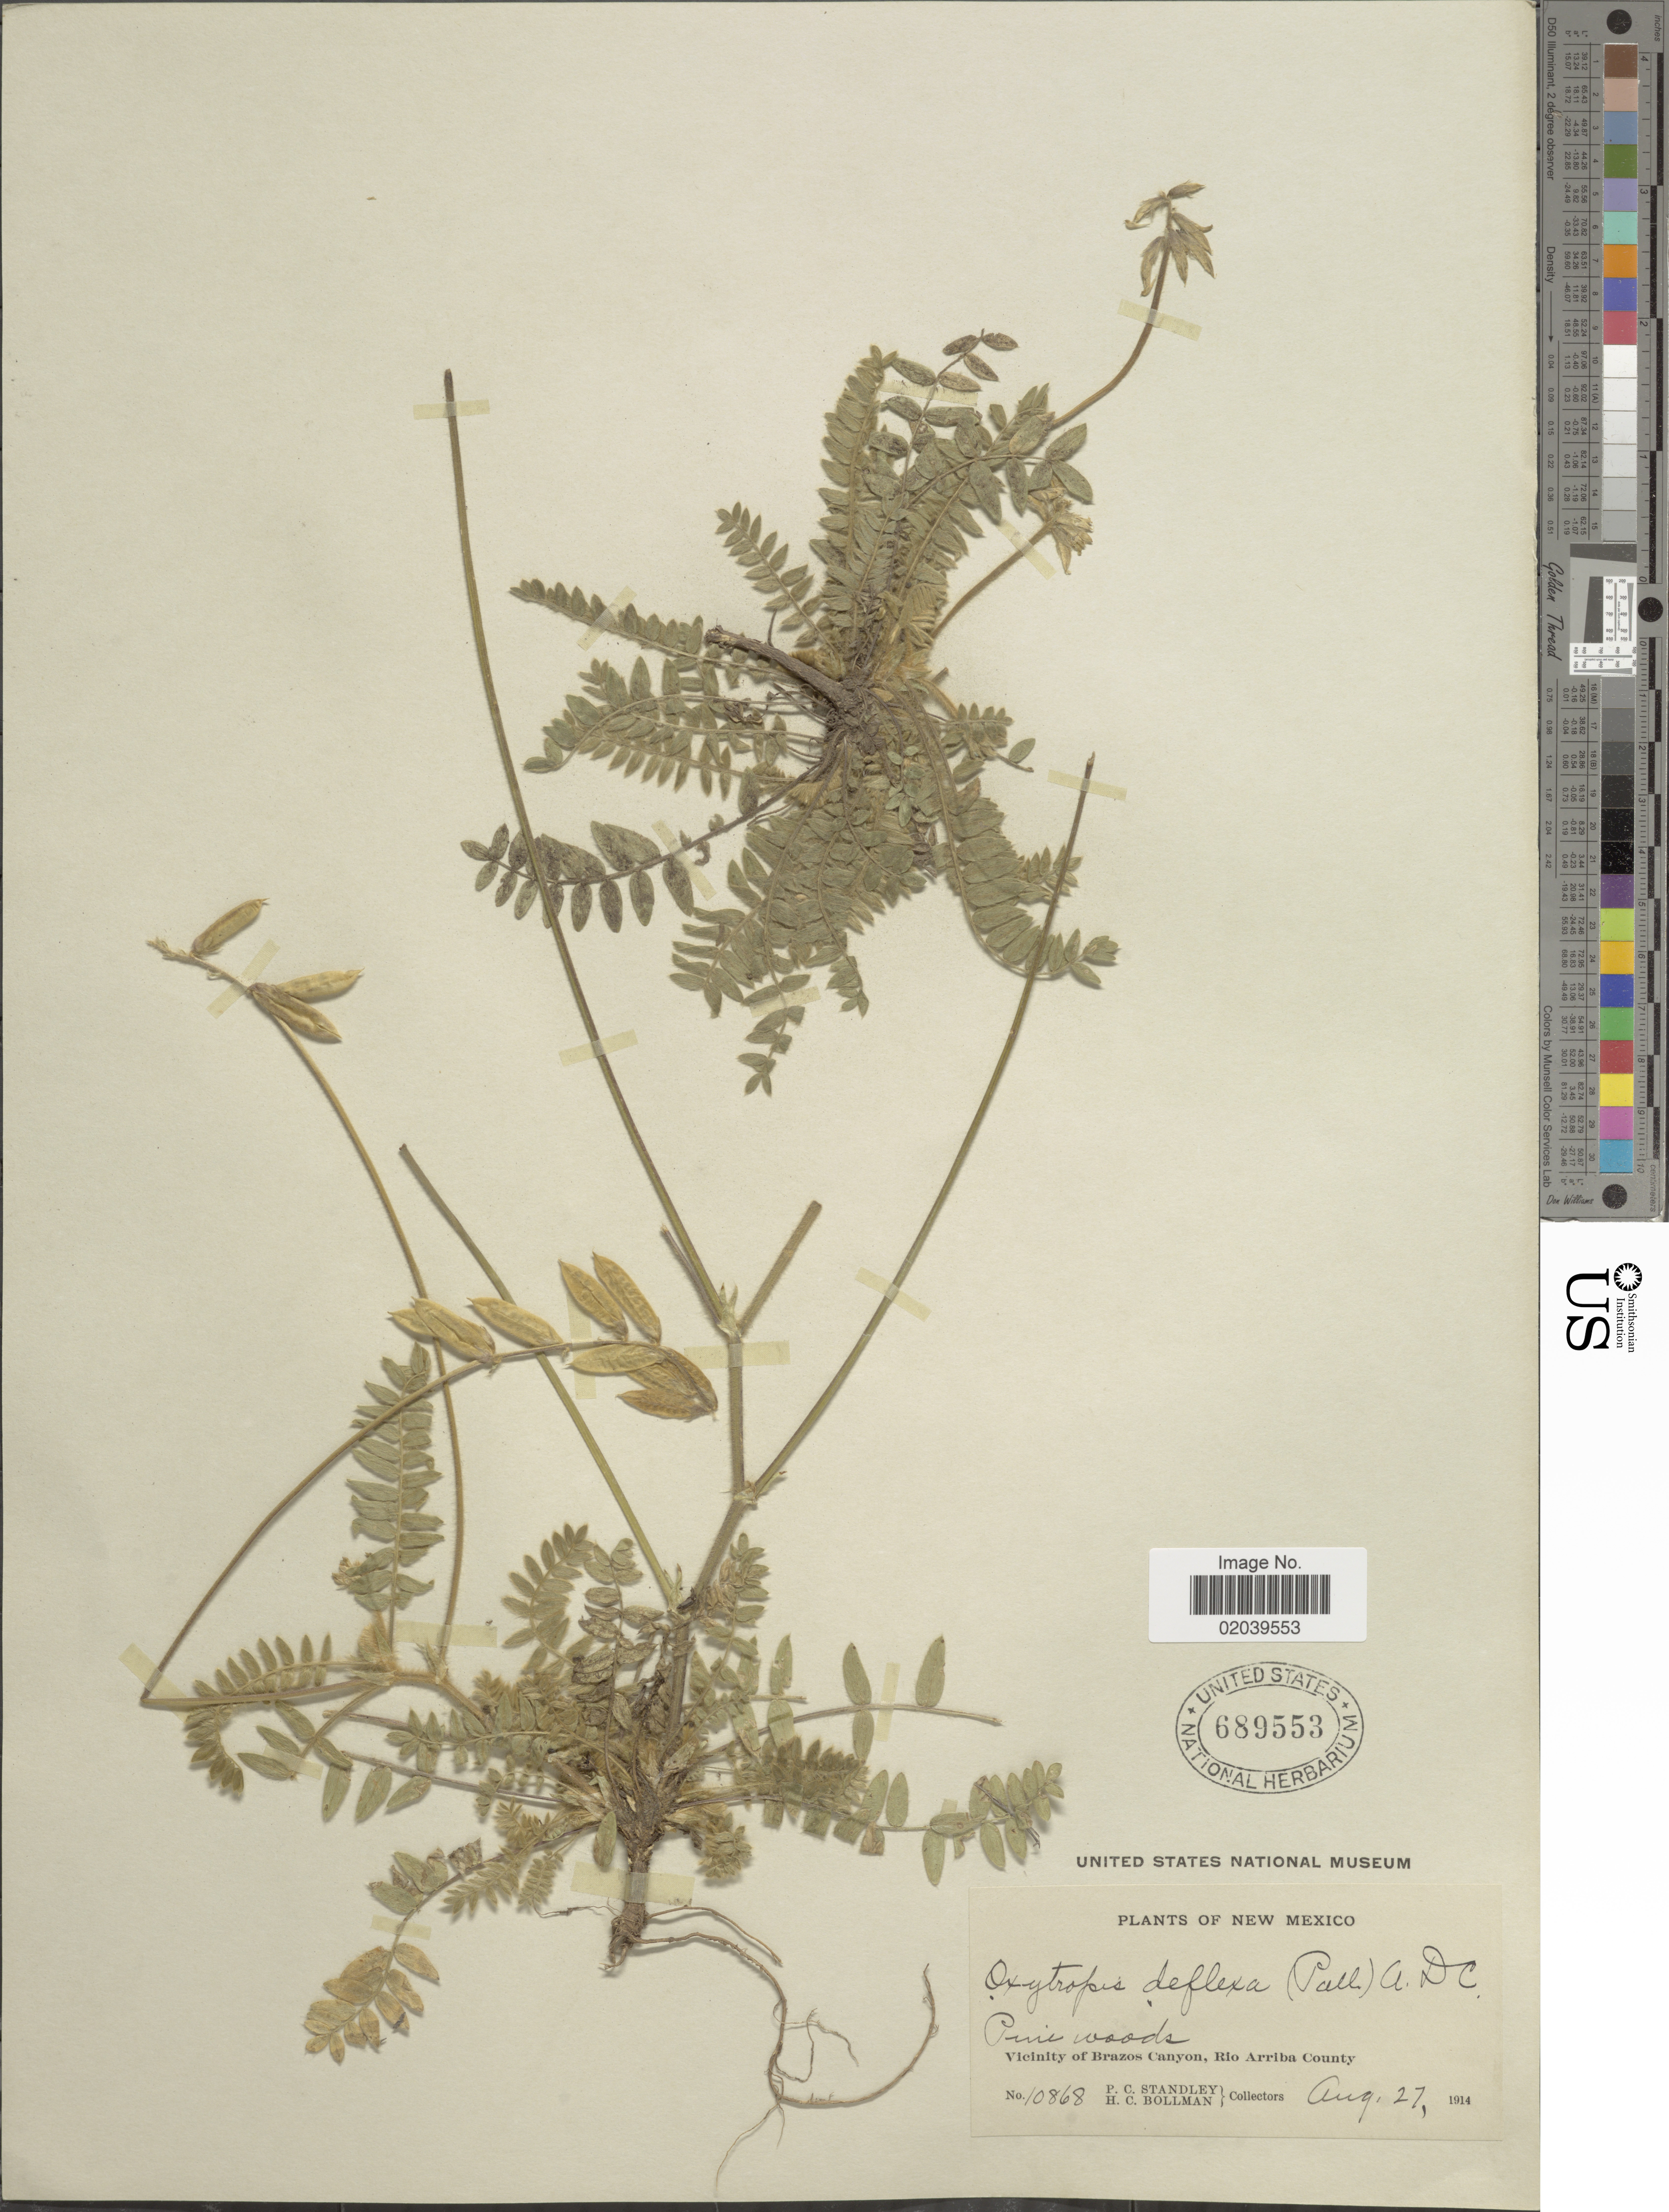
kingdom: Plantae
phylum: Tracheophyta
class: Magnoliopsida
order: Fabales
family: Fabaceae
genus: Oxytropis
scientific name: Oxytropis deflexa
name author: (Pall.) DC.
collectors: P. C. Standley & H. C. Bollman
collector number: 310868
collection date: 1914-08-27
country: United States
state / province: New Mexico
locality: Vicinity of Brazos Canyon, Rio Arriba County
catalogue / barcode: US 689553